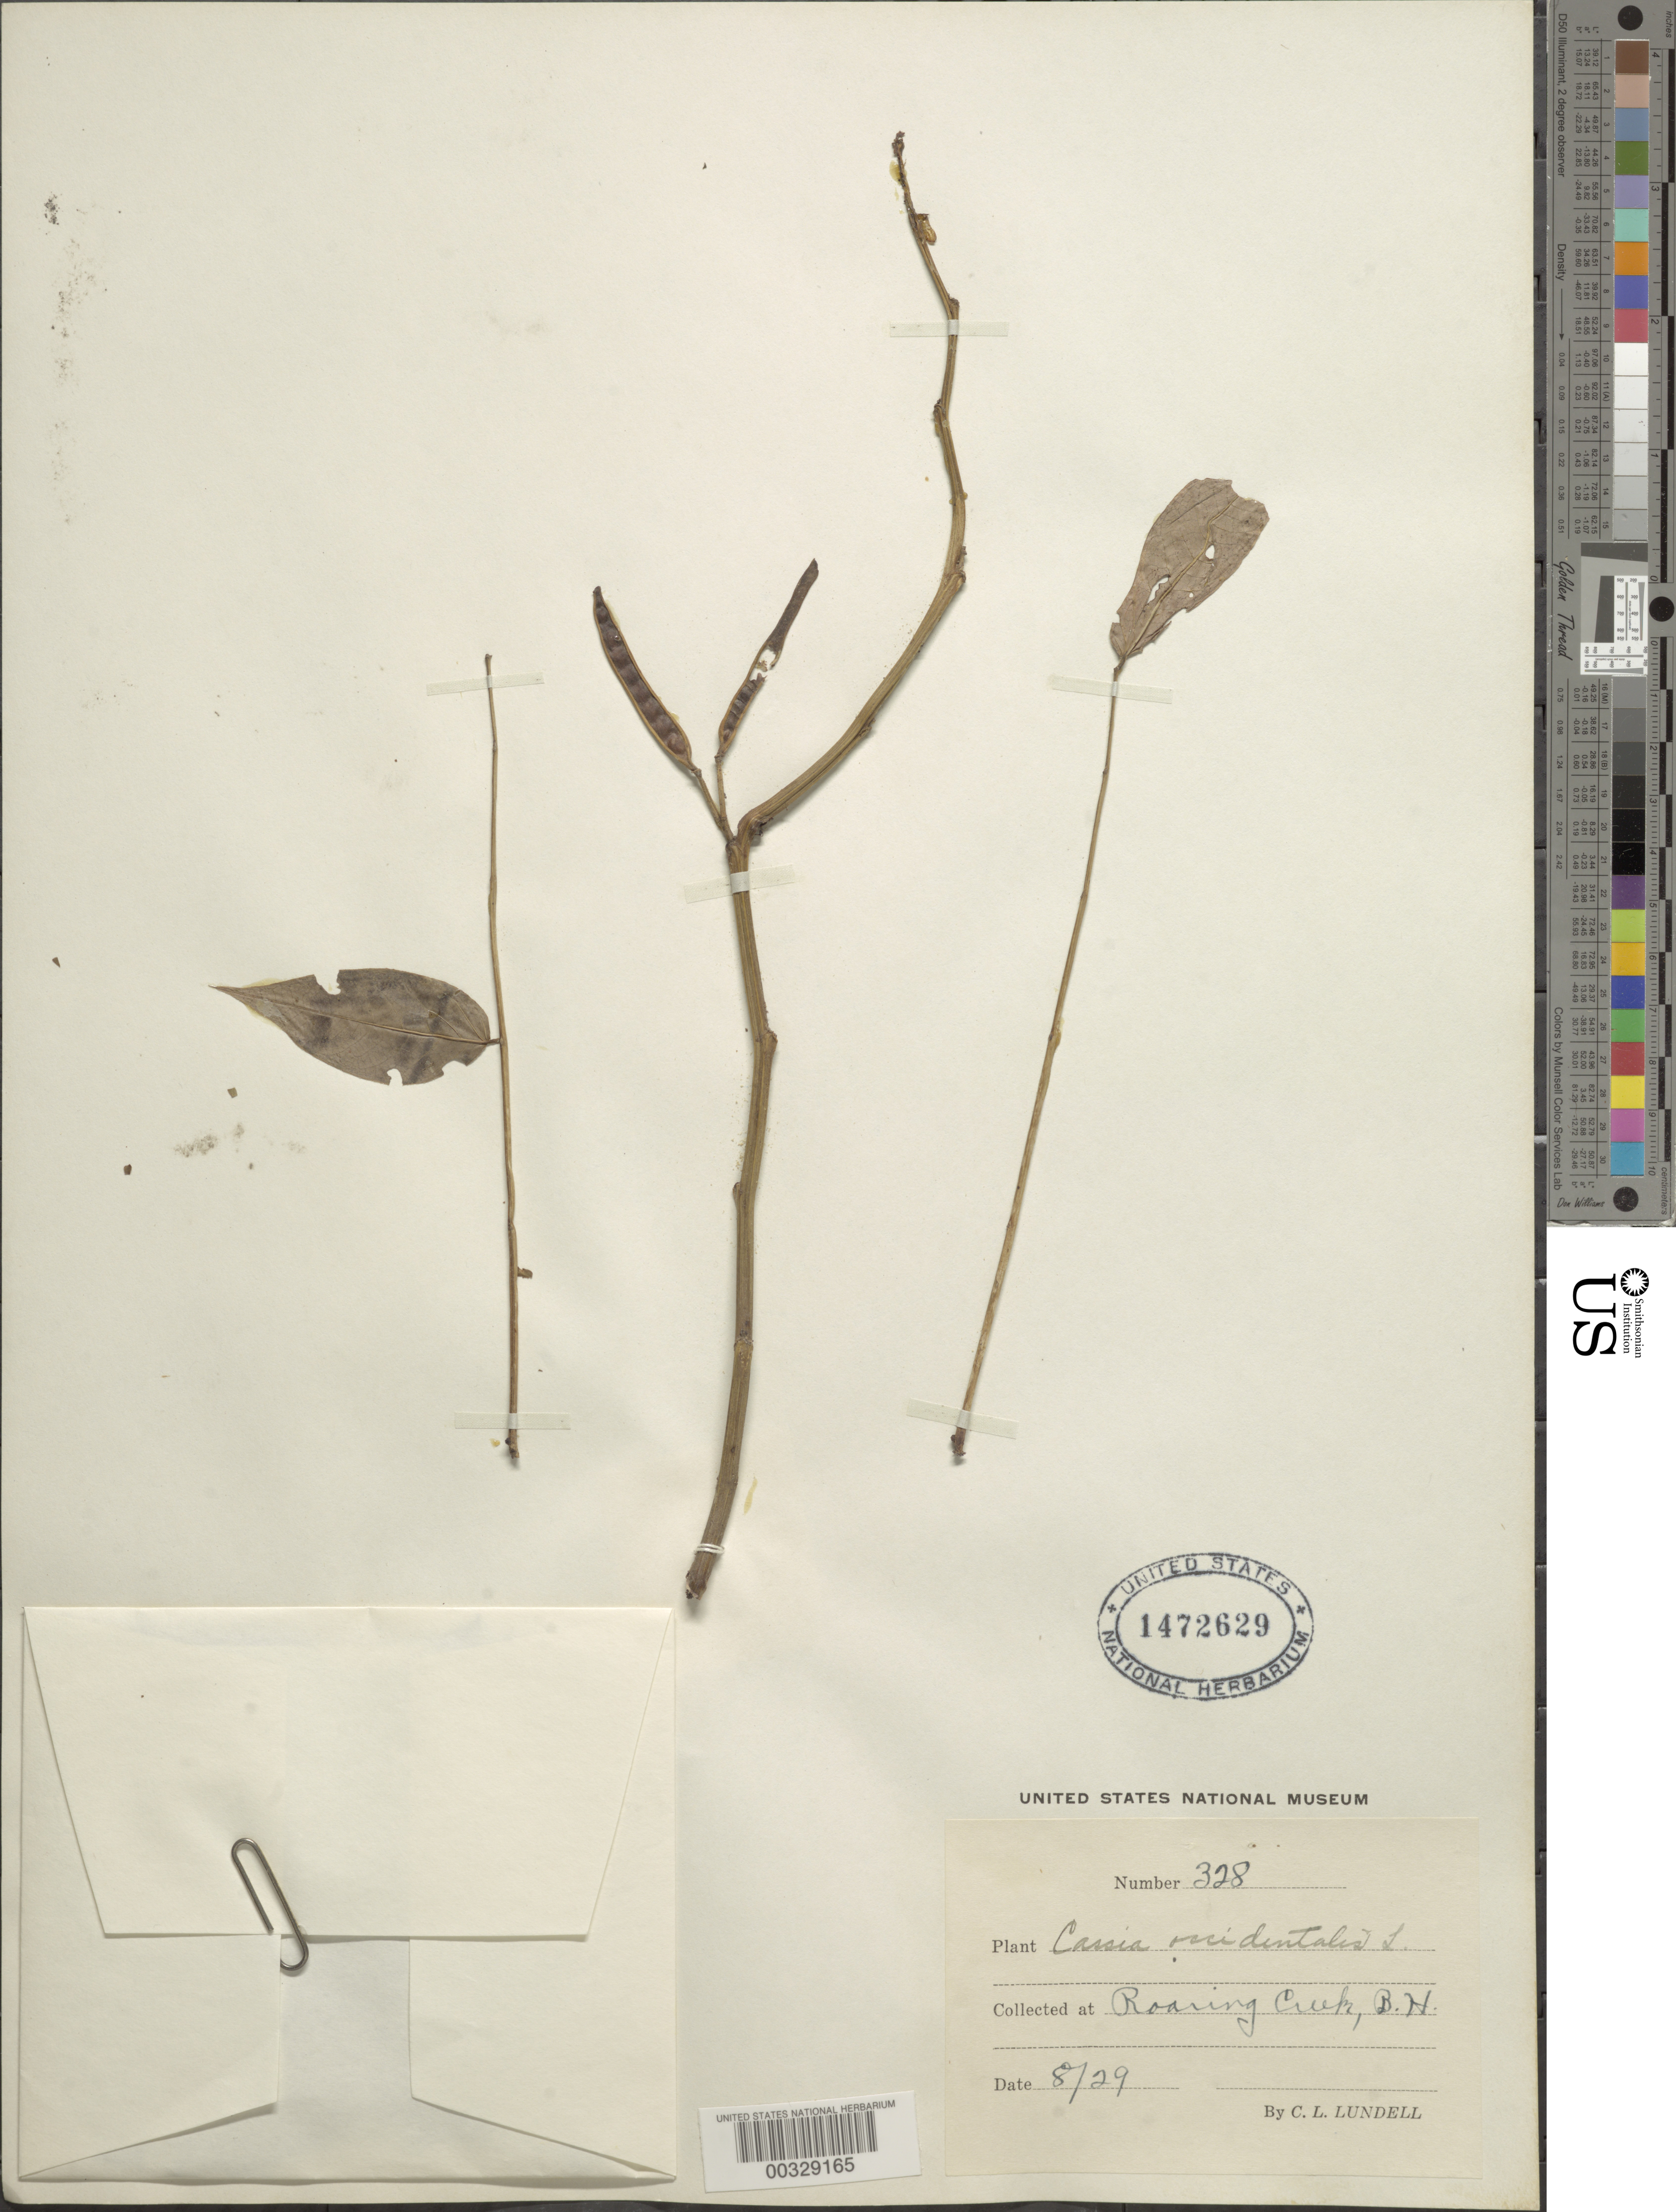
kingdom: Plantae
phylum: Tracheophyta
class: Magnoliopsida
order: Fabales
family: Fabaceae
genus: Senna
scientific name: Senna occidentalis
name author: (L.) Link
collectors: C. L. Lundell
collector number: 328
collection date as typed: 29 Aug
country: Mexico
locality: Roaring creek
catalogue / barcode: US 1472629